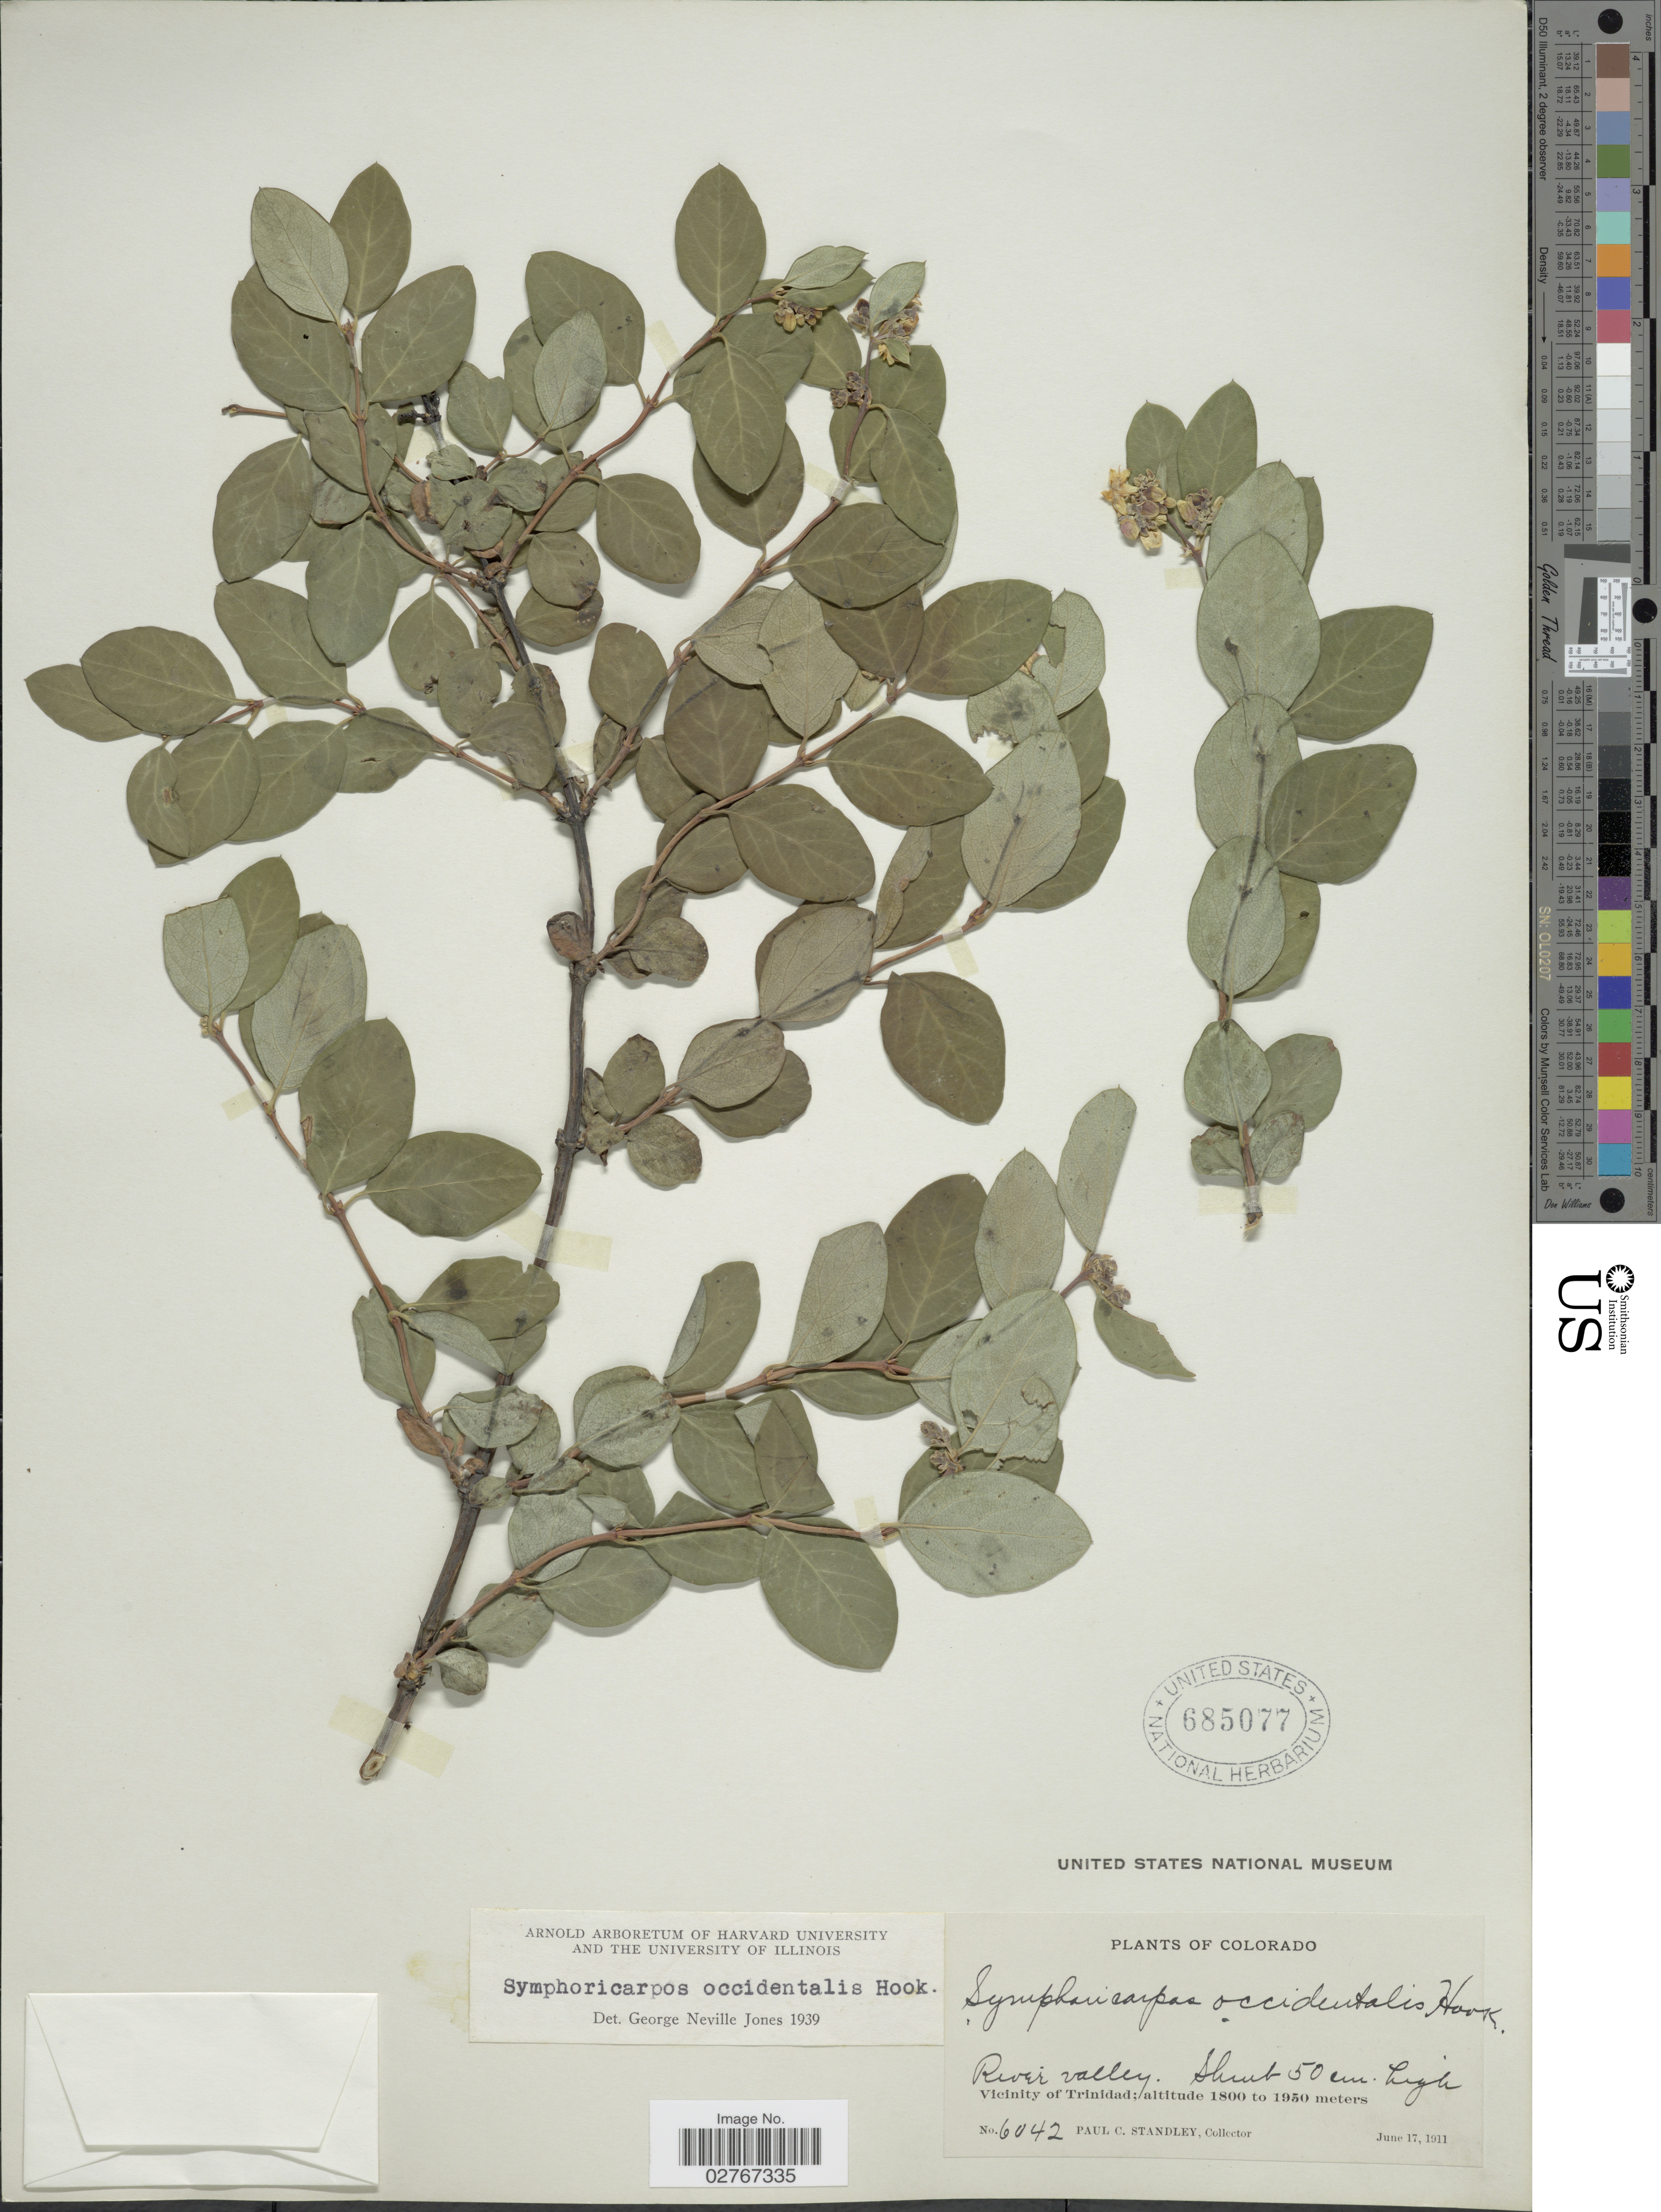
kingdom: Plantae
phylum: Tracheophyta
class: Magnoliopsida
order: Dipsacales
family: Caprifoliaceae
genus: Symphoricarpos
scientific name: Symphoricarpos occidentalis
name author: (R. Br.) Hook.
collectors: P. C. Standley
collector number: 6042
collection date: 1911-06-17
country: United States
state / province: Colorado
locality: River valley. Vicinity of Trinidad.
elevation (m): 1800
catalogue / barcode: US 685077